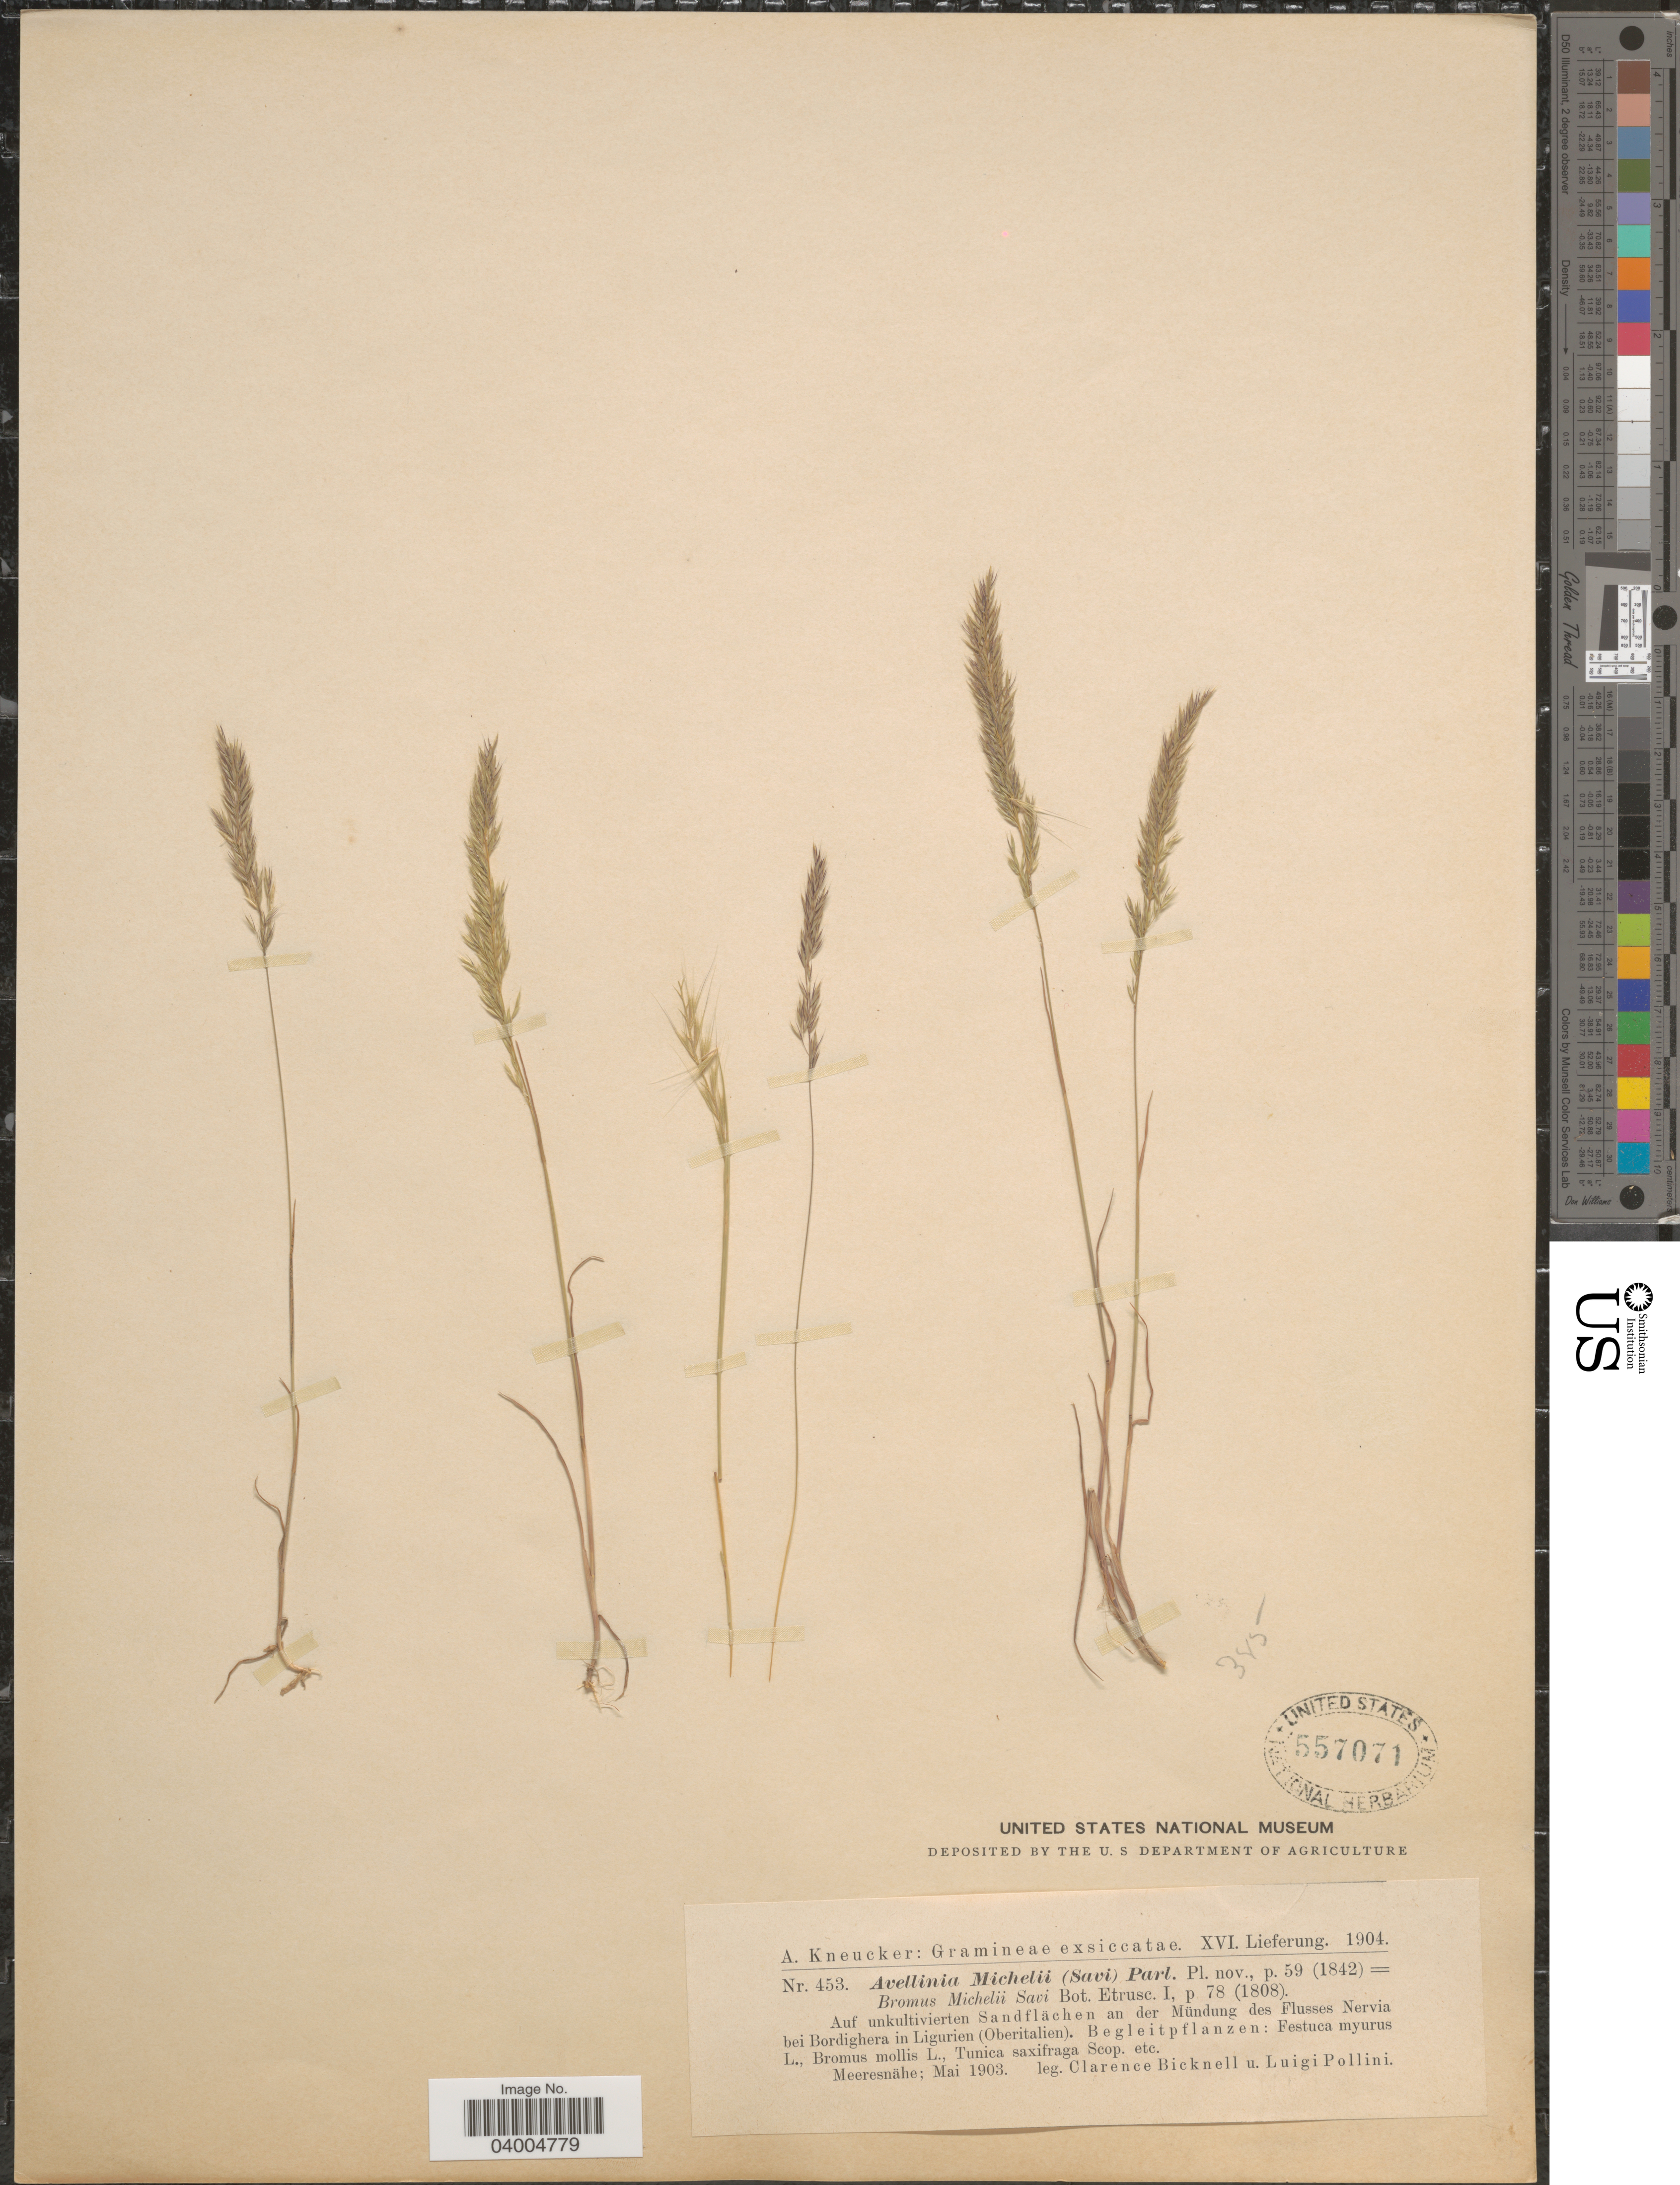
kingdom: Plantae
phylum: Tracheophyta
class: Liliopsida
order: Poales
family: Poaceae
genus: Avellinia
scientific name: Avellinia michelii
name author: (Savi) Parl.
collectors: C. Bicknell & L. Pollini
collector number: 453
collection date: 1903-05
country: Italy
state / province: Liguria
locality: Auf unkultivierten Sandflächen an der Mündung des Flusses Nervia bei Bordighera in Ligurien (Oberitalien).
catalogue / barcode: US 557071